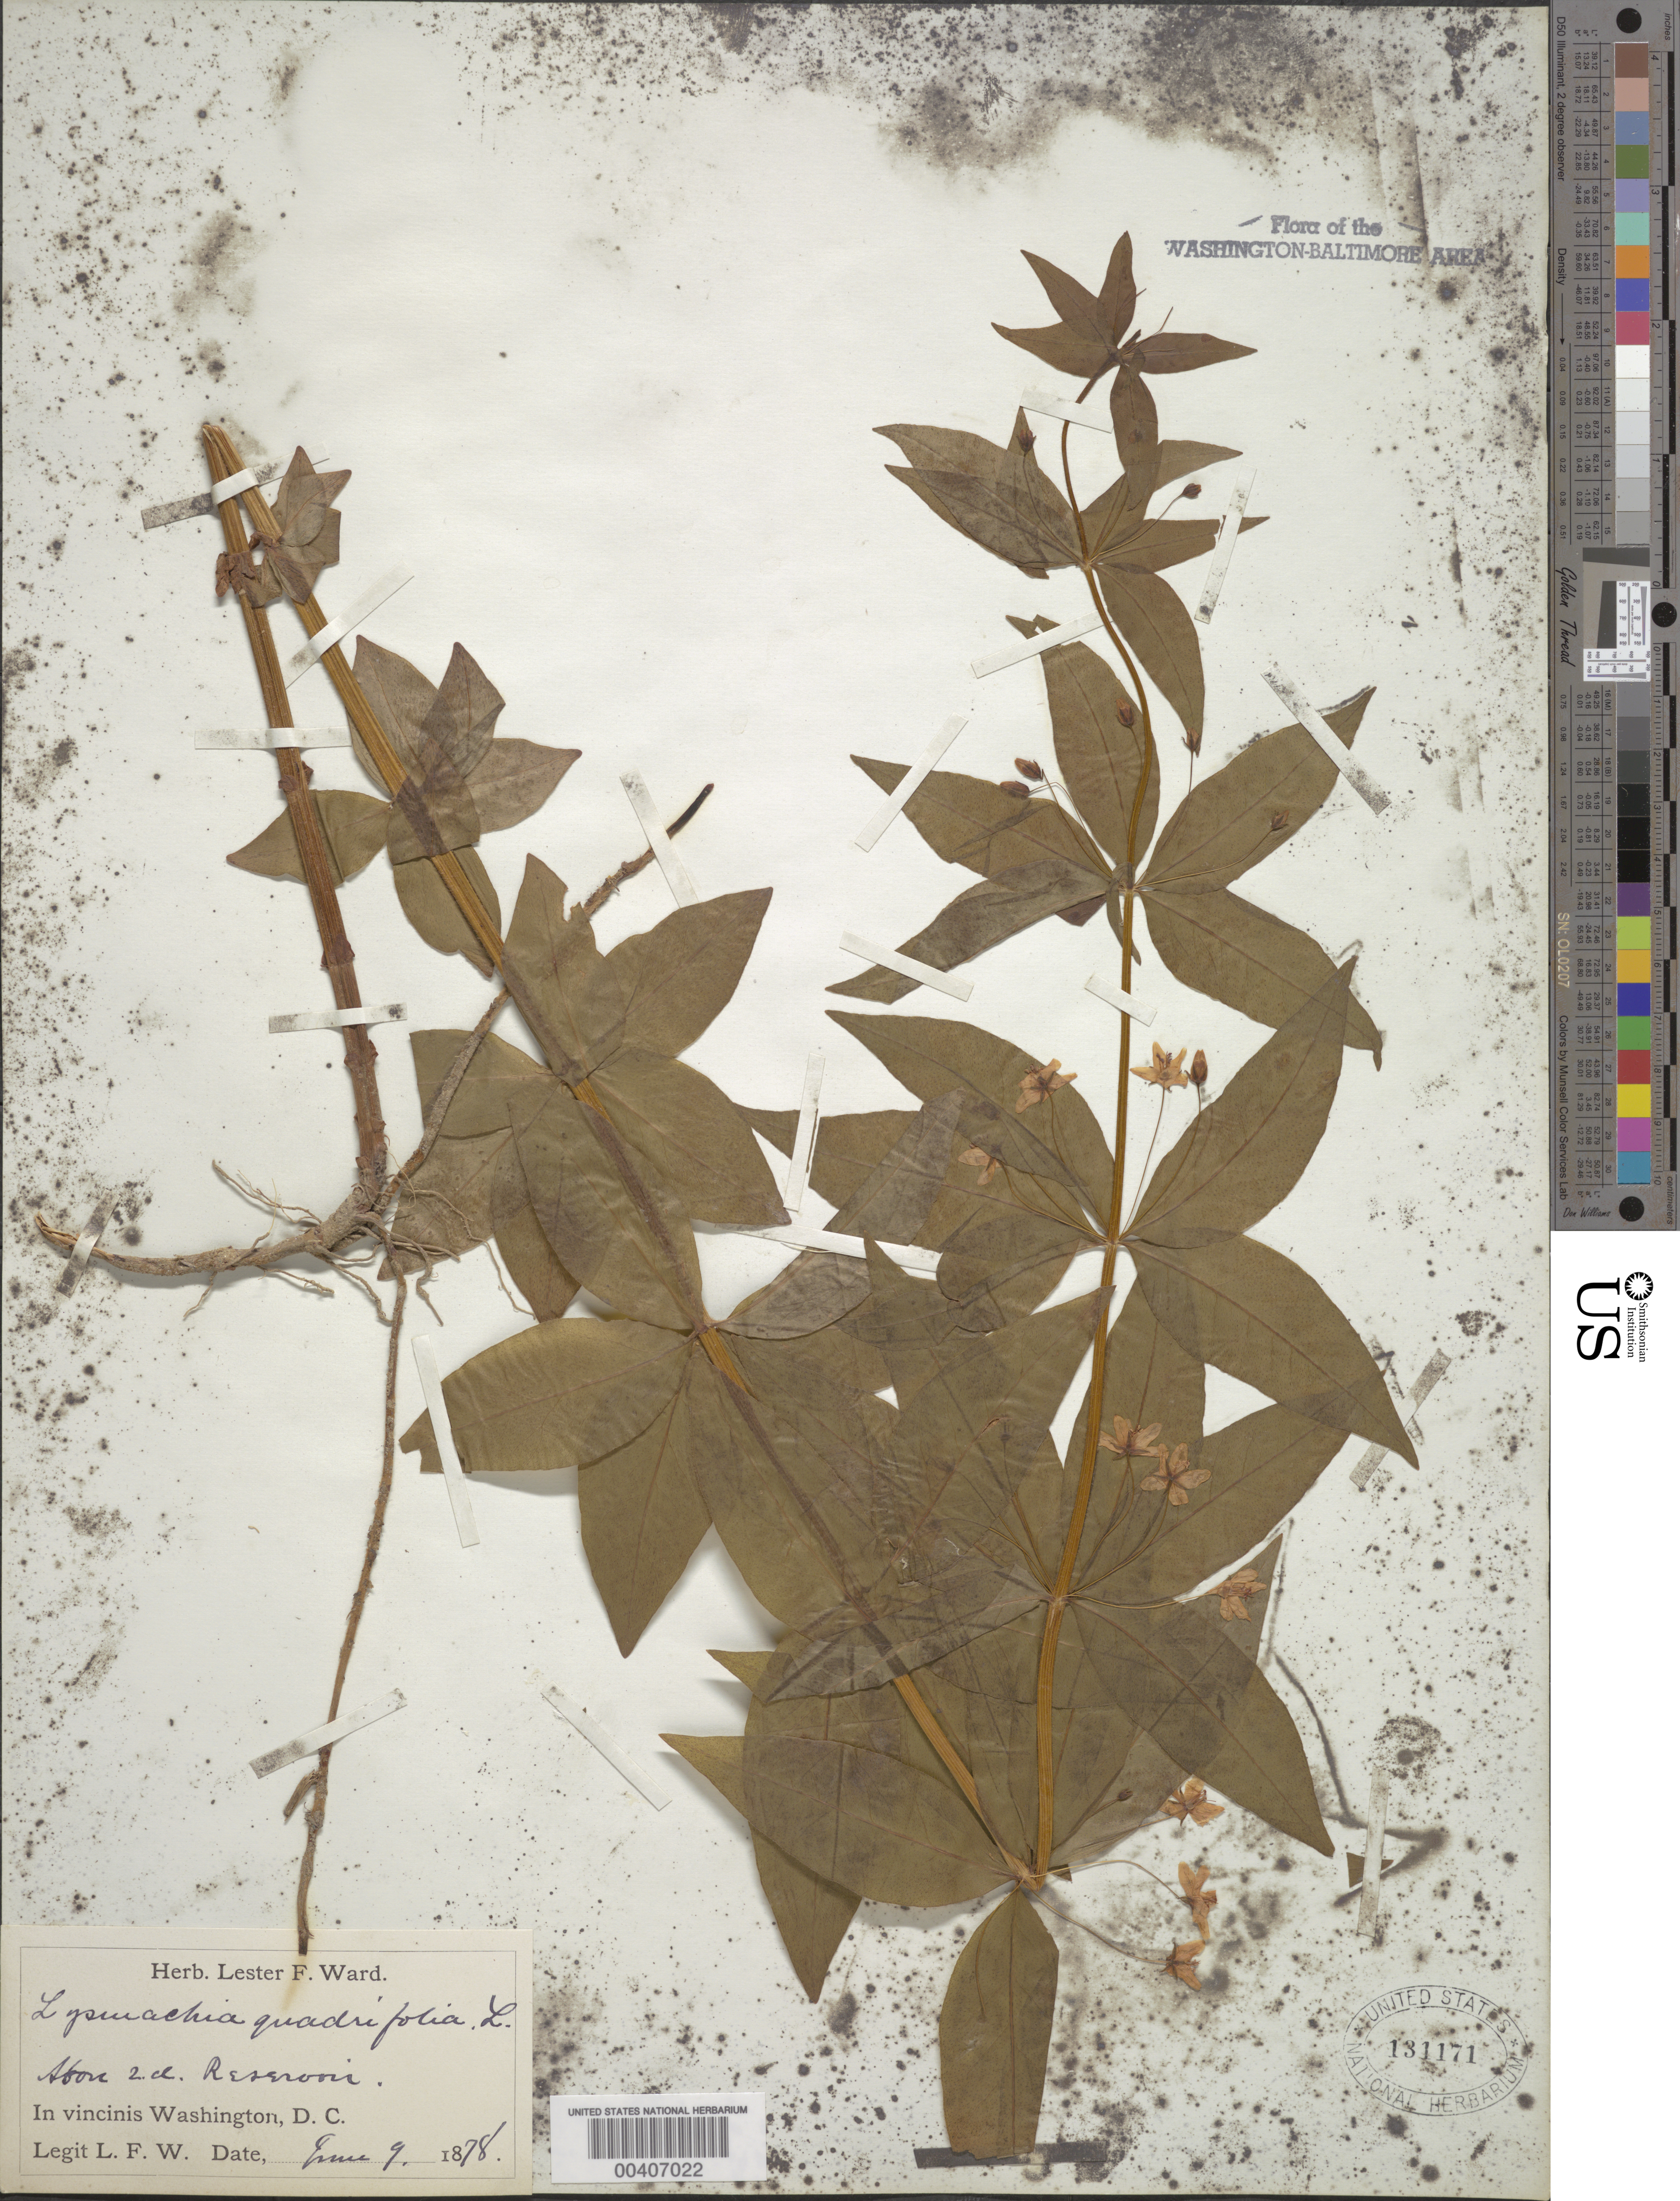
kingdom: Plantae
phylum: Tracheophyta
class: Magnoliopsida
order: Ericales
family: Primulaceae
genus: Lysimachia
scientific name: Lysimachia quadrifolia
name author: L.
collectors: L. F. Ward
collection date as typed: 09 Jun 1878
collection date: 1878-06-09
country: United States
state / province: District of Columbia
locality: Above Reservoir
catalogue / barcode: US 131171